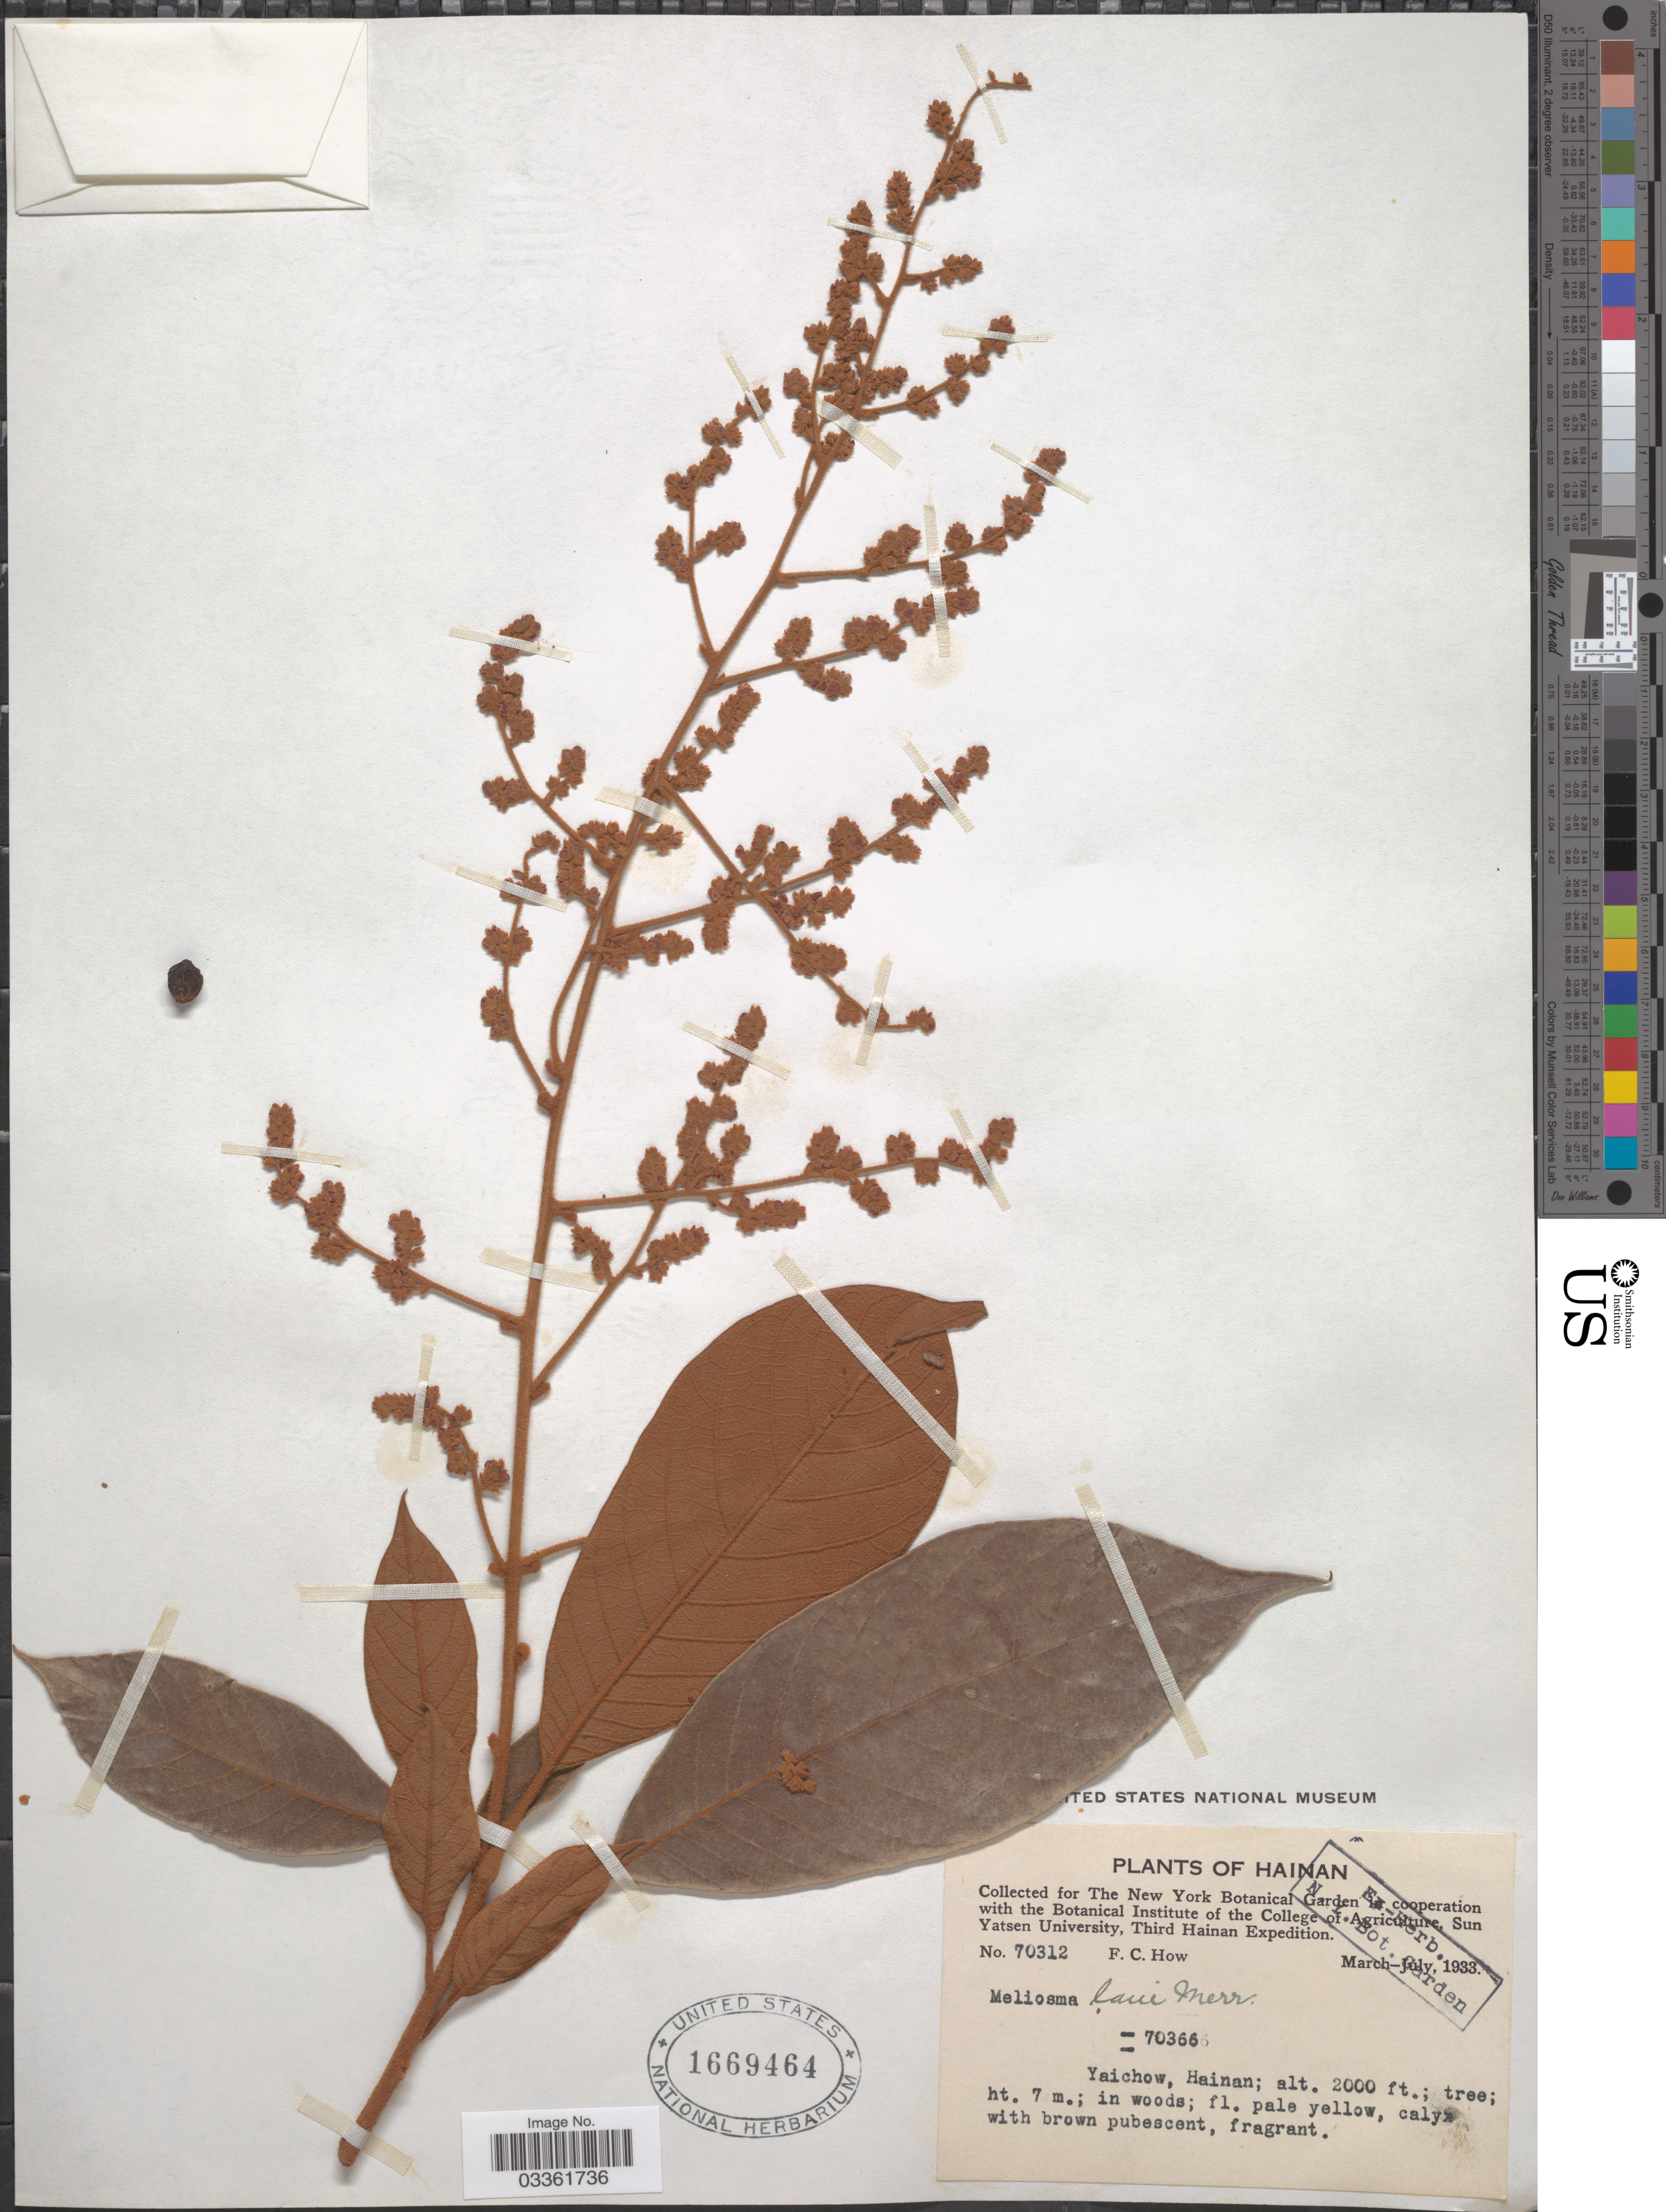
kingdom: Plantae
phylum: Tracheophyta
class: Magnoliopsida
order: Proteales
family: Sabiaceae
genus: Meliosma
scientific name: Meliosma laui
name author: Merr.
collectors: F. C. How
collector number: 70312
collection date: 1933-03/1933-07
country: China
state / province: Hainan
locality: Yaichow.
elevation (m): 610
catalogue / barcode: US 1669464